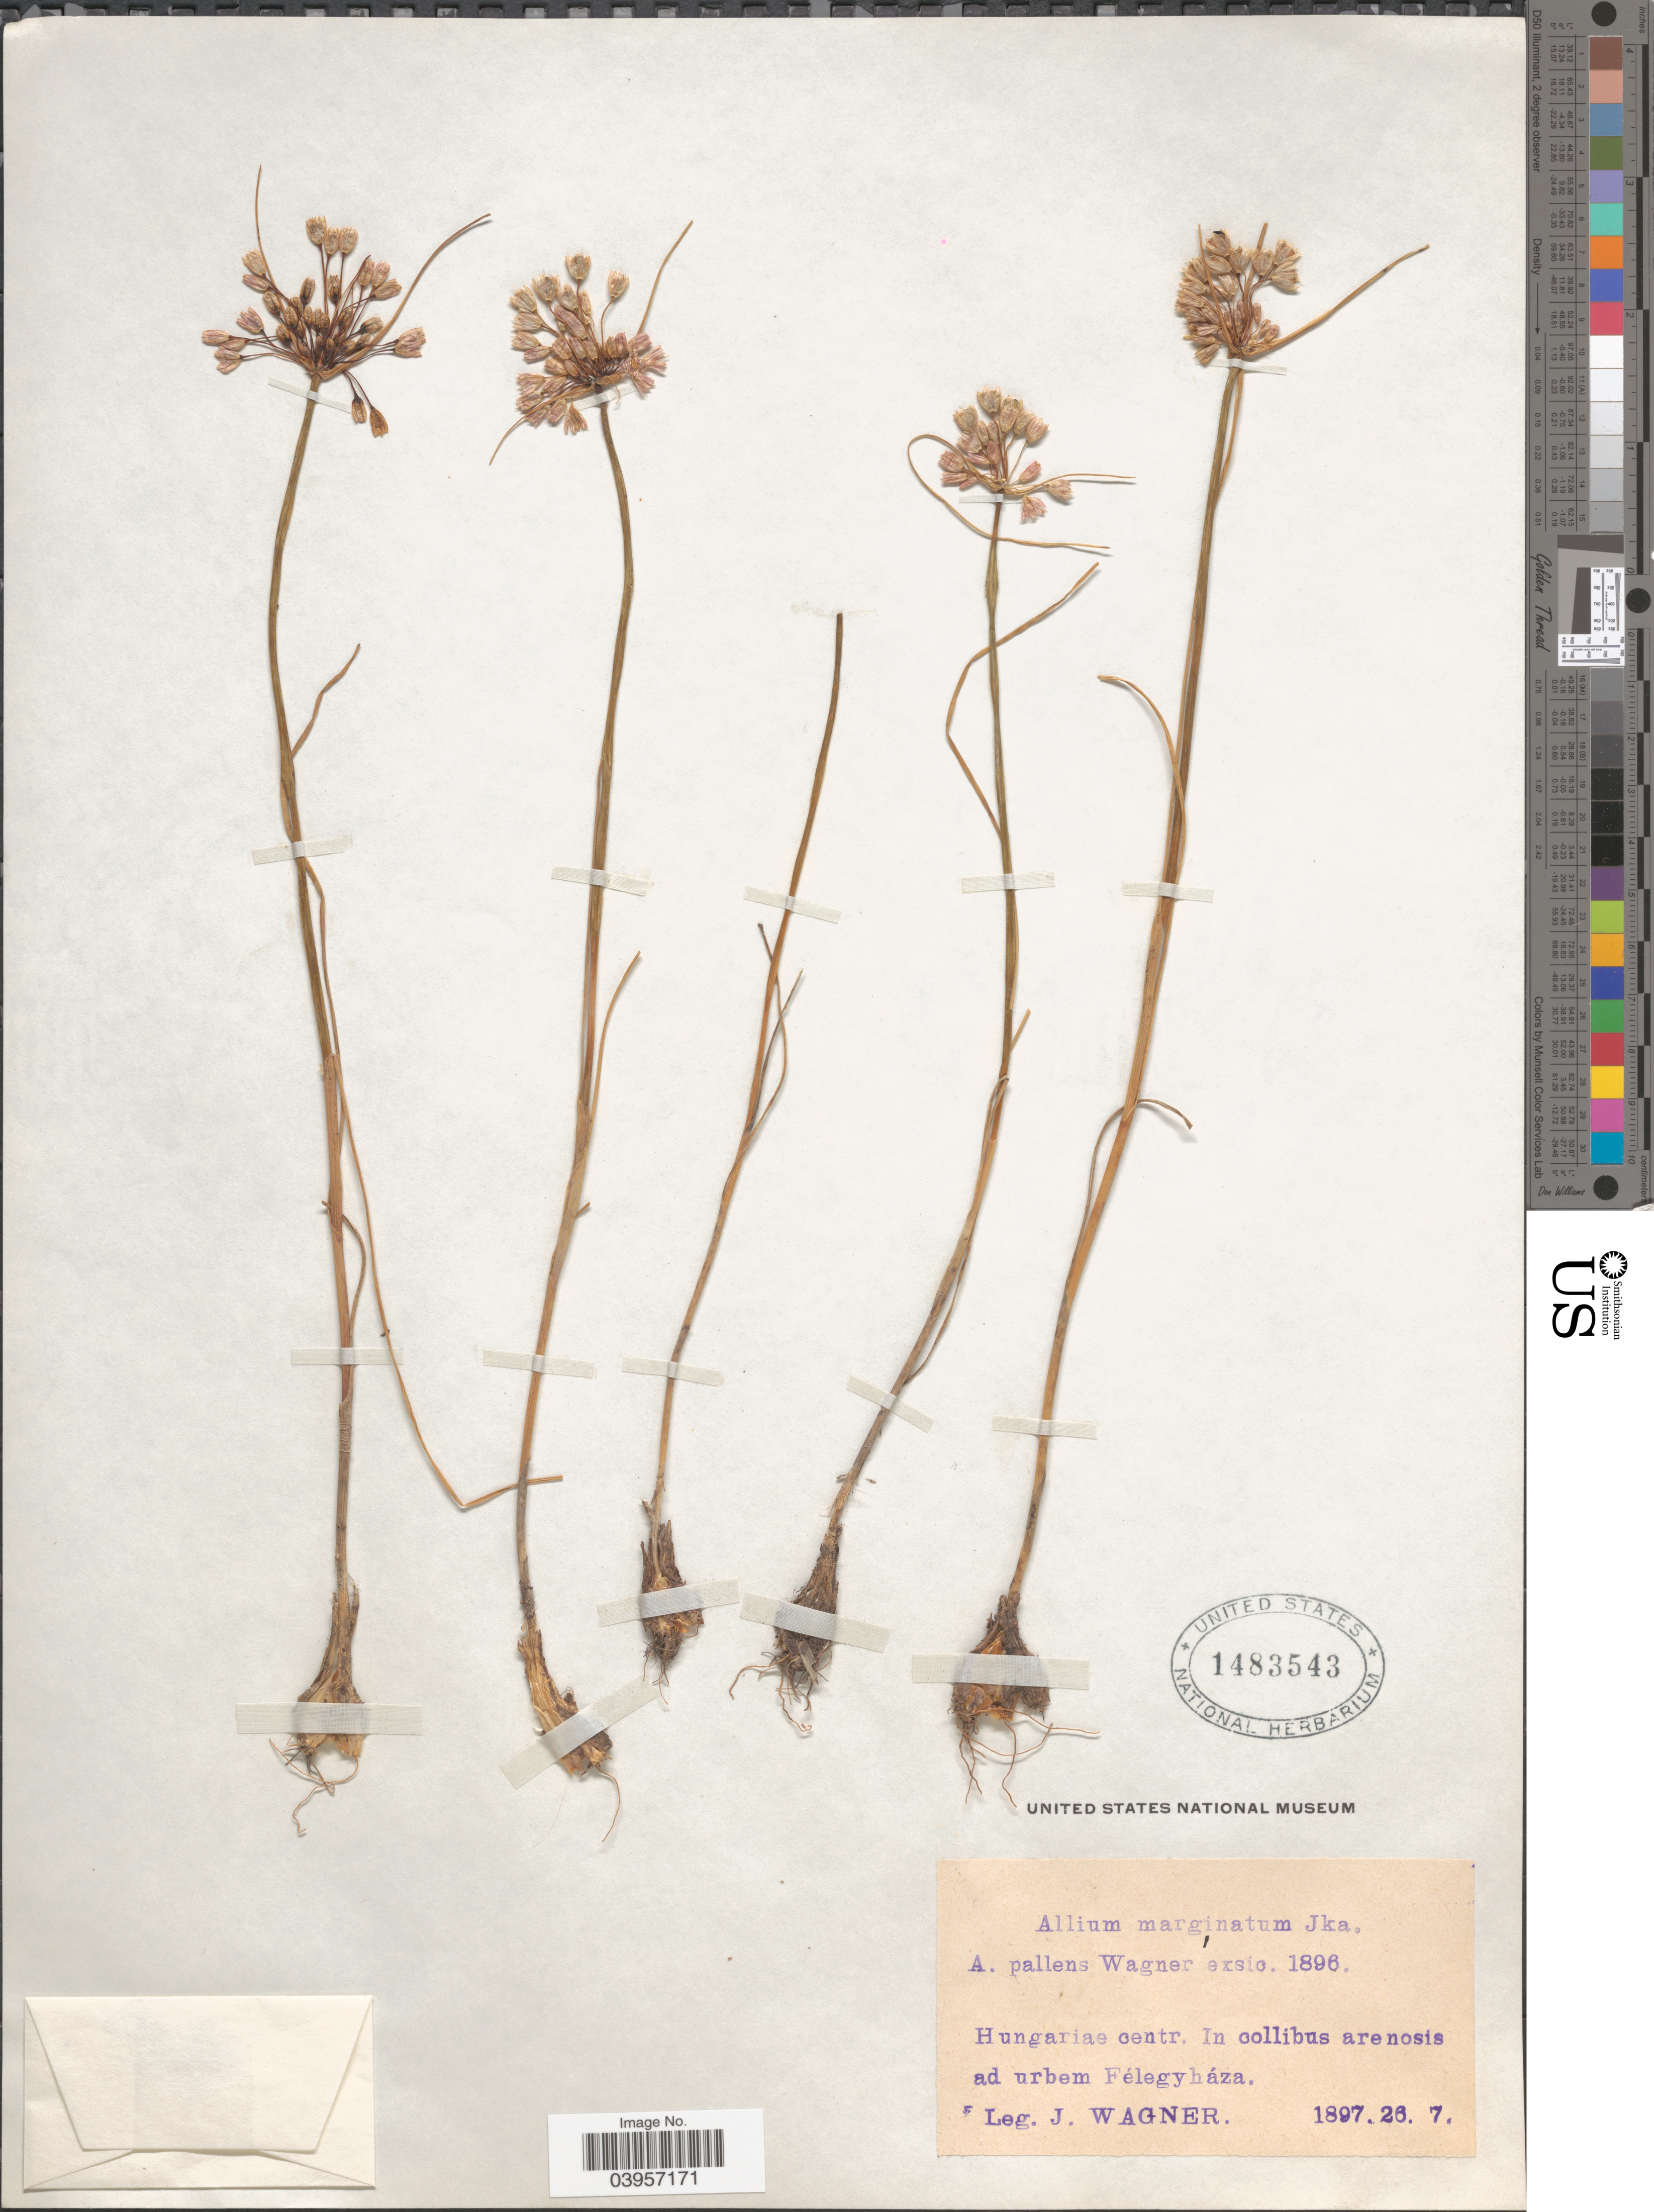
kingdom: Plantae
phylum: Tracheophyta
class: Liliopsida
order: Asparagales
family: Amaryllidaceae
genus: Allium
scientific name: Allium marginatum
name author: Janka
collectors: J. Wagner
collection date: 1897-07-26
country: Hungary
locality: Hungariae centr. In collibus arenosis ad urbem Félegyháza.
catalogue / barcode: US 1483543